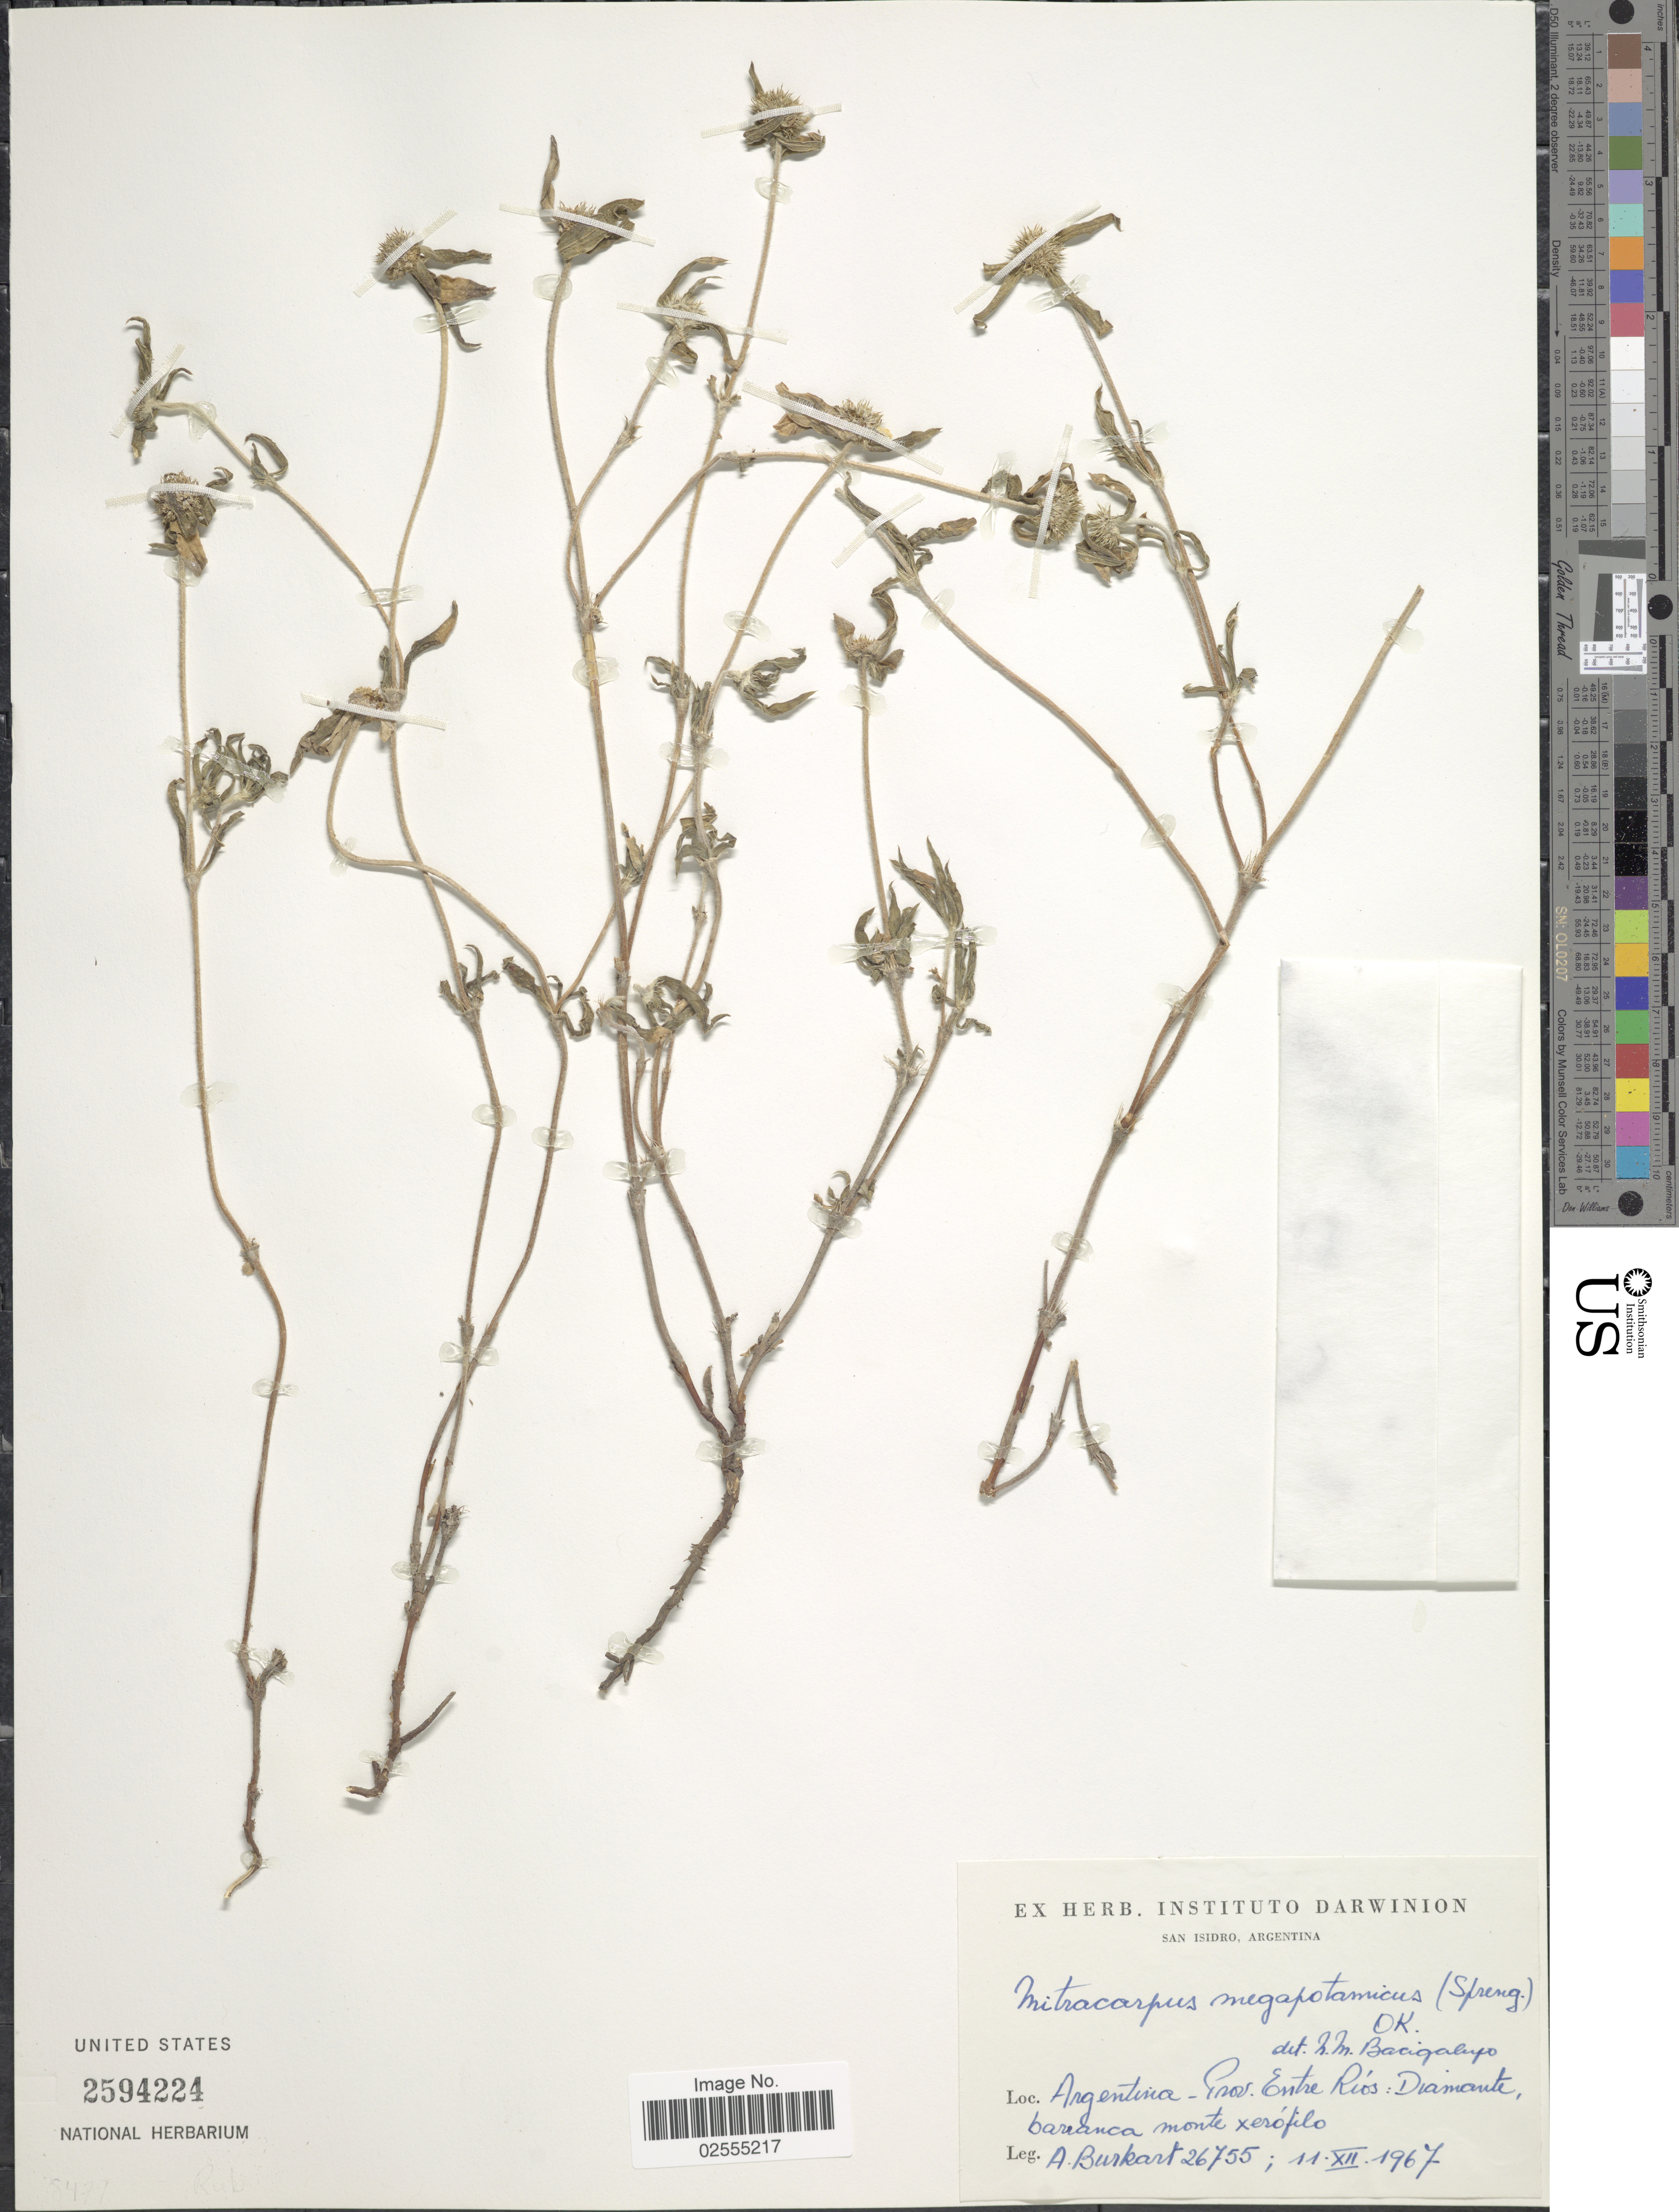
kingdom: Plantae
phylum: Tracheophyta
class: Magnoliopsida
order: Gentianales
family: Rubiaceae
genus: Mitracarpus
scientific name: Mitracarpus megapotamicus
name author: (Spreng.) Kuntze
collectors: A. E. Burkart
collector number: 26755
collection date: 1967-12-11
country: Argentina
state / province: Entre Rios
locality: Argentina Prov. Entre Rios: Diamante, barranca monte xerofilo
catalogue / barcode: US 2594224